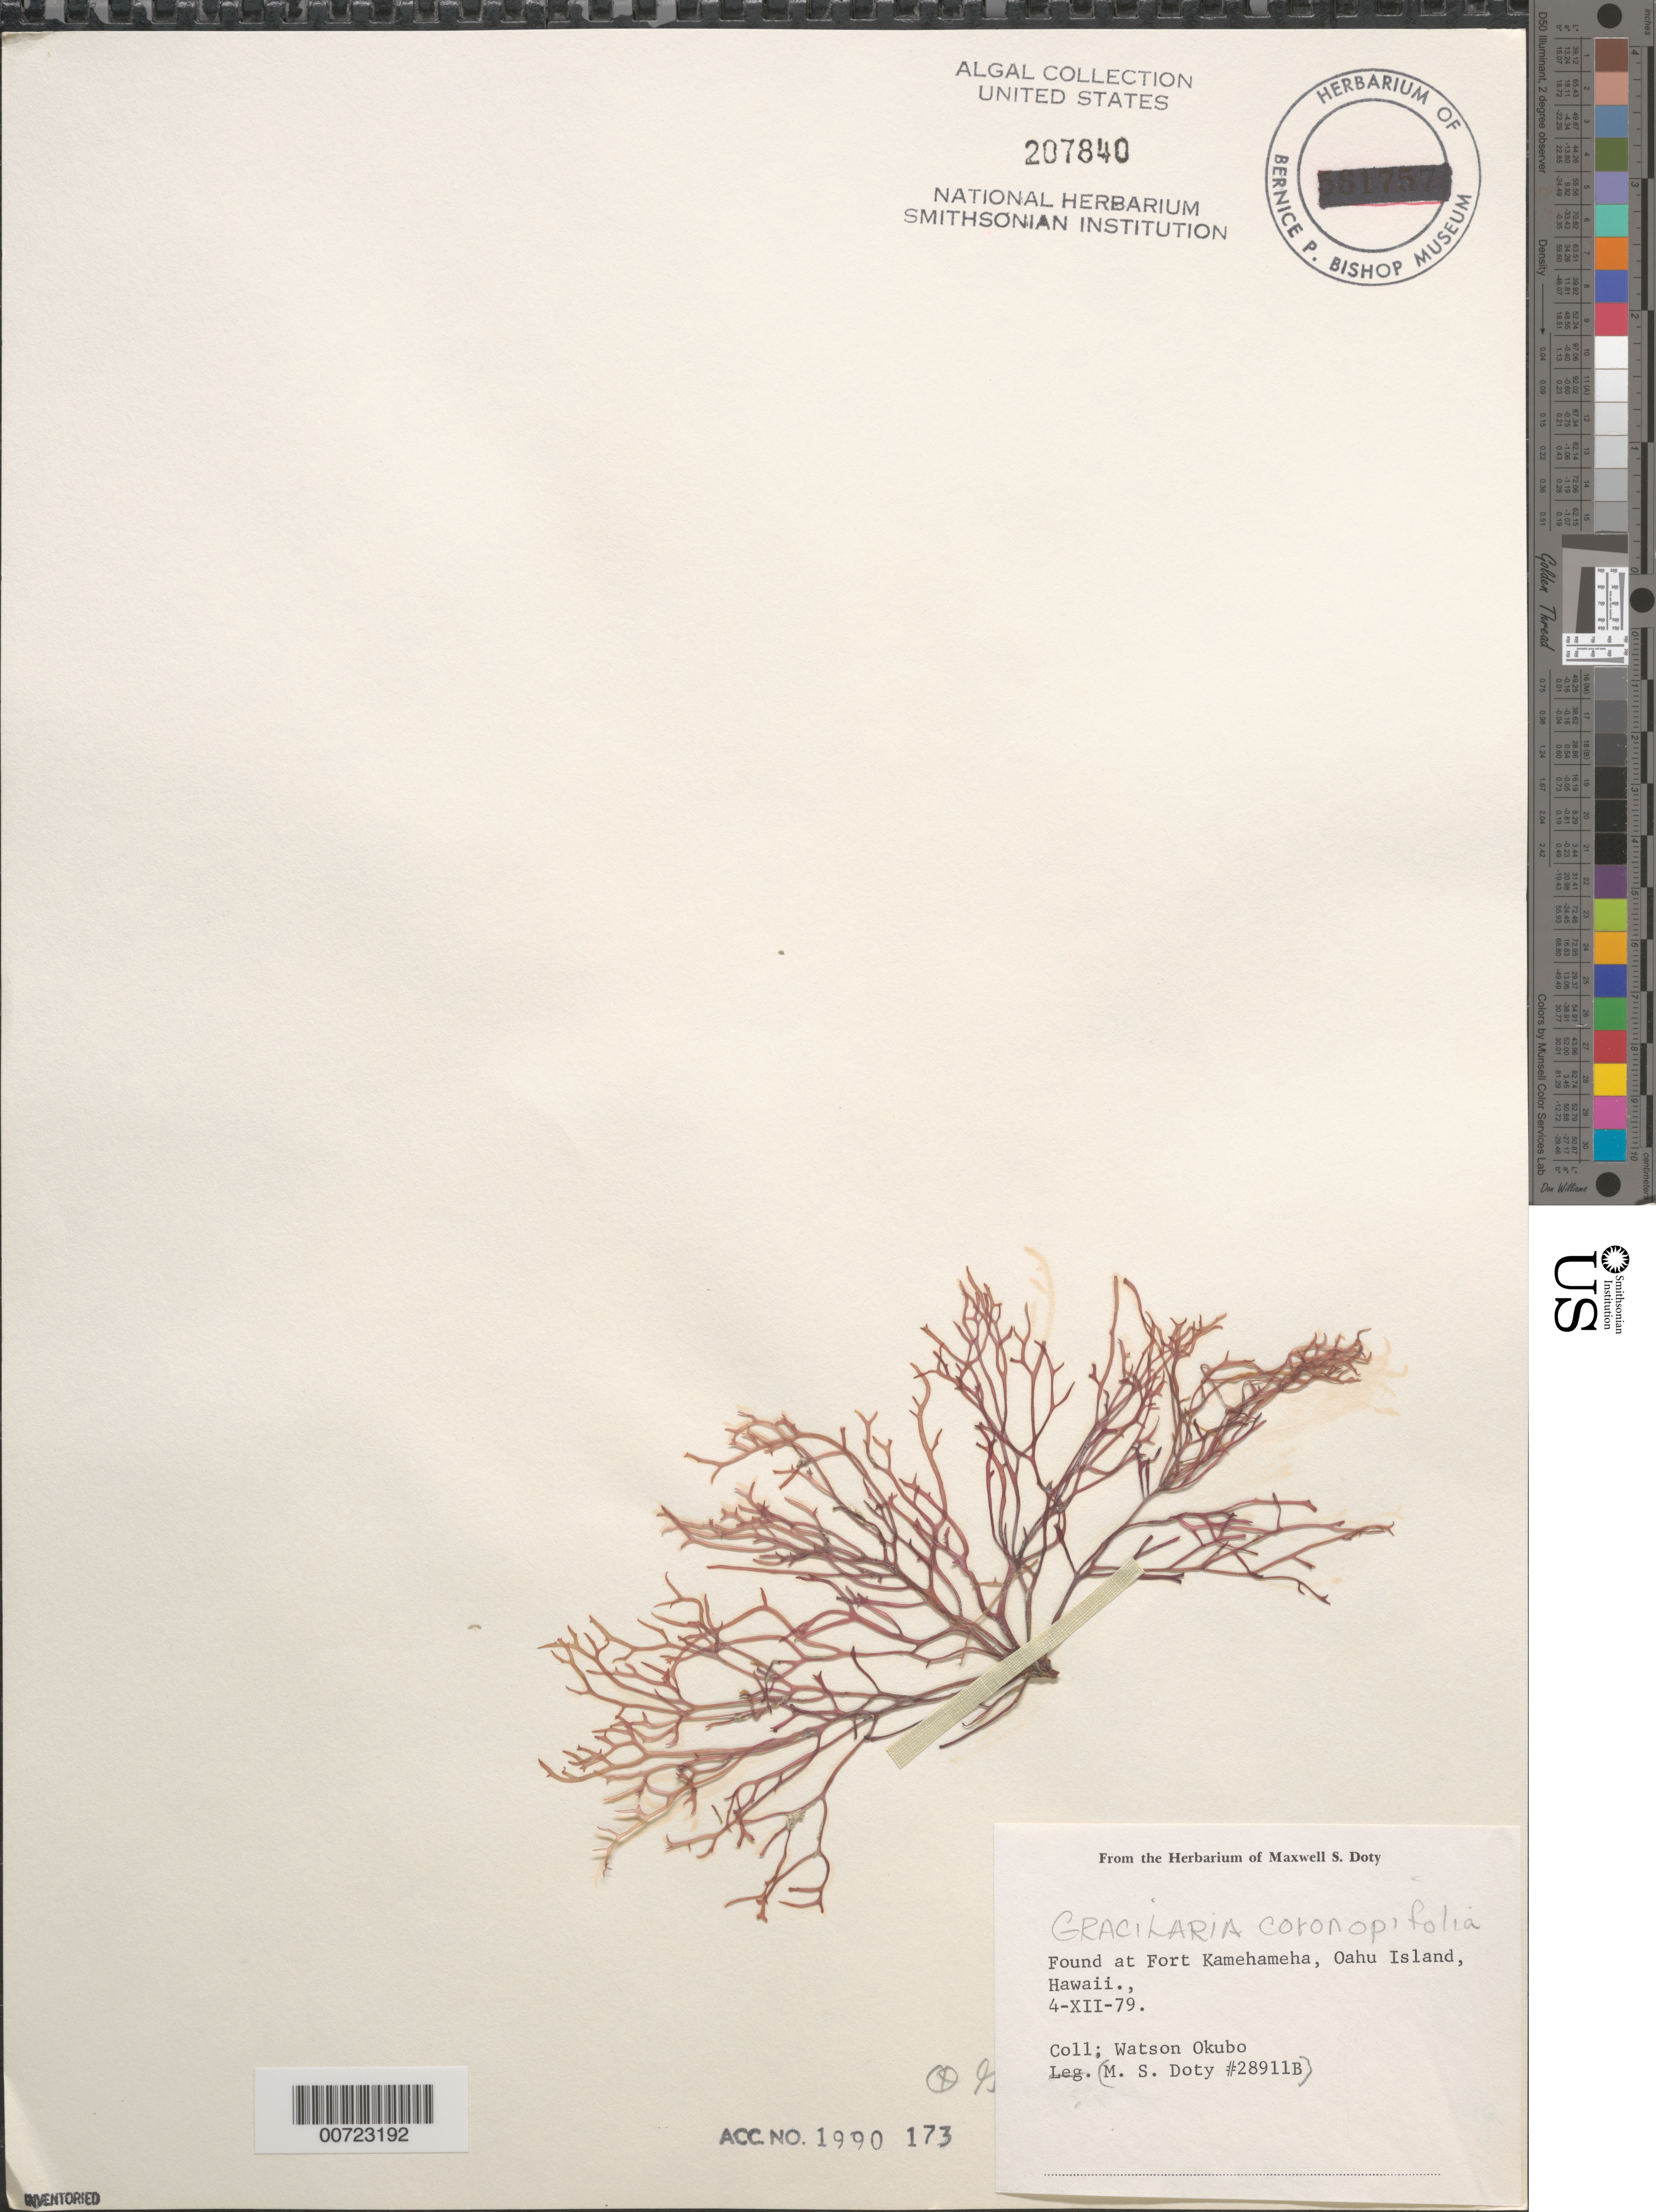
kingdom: Plantae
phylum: Rhodophyta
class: Florideophyceae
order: Gracilariales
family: Gracilariaceae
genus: Gracilaria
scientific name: Gracilaria coronopifolia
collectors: W. Okubo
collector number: MSD 28911B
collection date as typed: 04 Dec 1979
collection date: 1979-12-04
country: United States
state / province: Hawaii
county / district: Honolulu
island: Oahu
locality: Fort Kamehameha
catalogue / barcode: US 207840